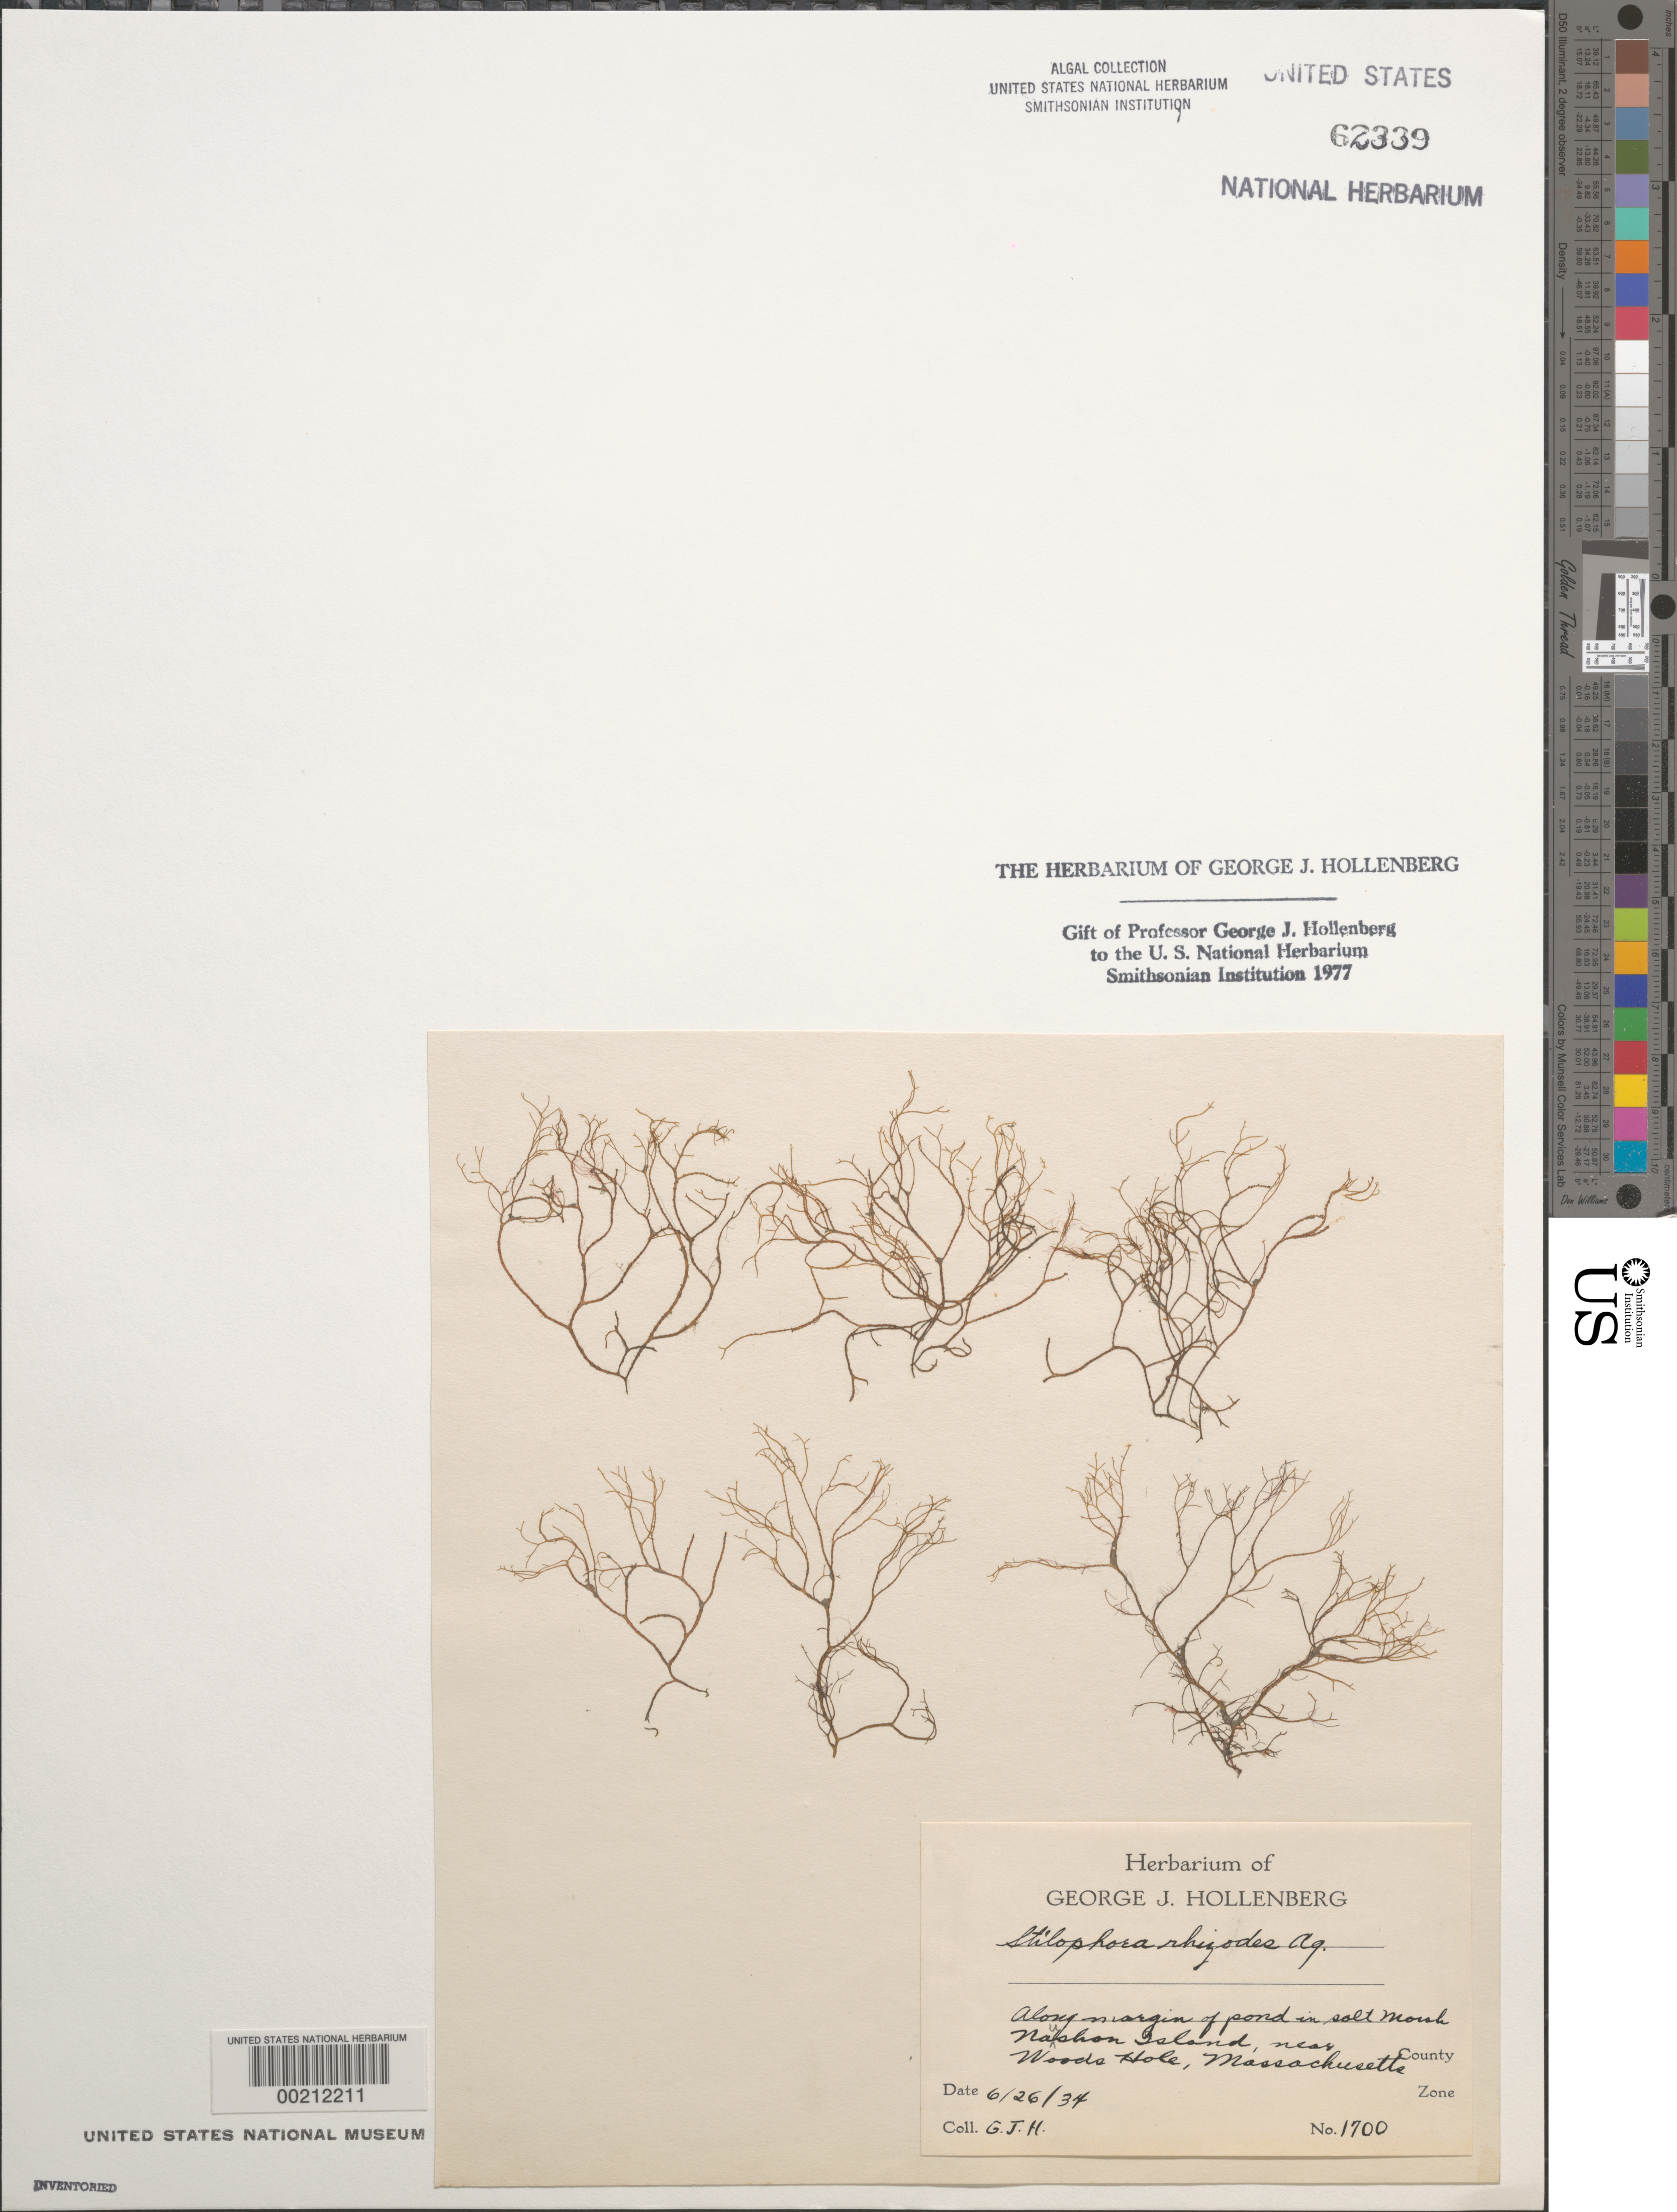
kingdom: Chromista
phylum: Ochrophyta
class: Phaeophyceae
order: Ectocarpales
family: Chordariaceae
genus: Stilophora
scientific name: Stilophora tenella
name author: (Esper) P.C. Silva in P.C. Silva et al.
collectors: G. Hollenberg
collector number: GJH 1700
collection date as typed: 26 Jun 1934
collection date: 1934-06-26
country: United States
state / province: Massachusetts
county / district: Dukes County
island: Naushon Island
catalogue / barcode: US 62339